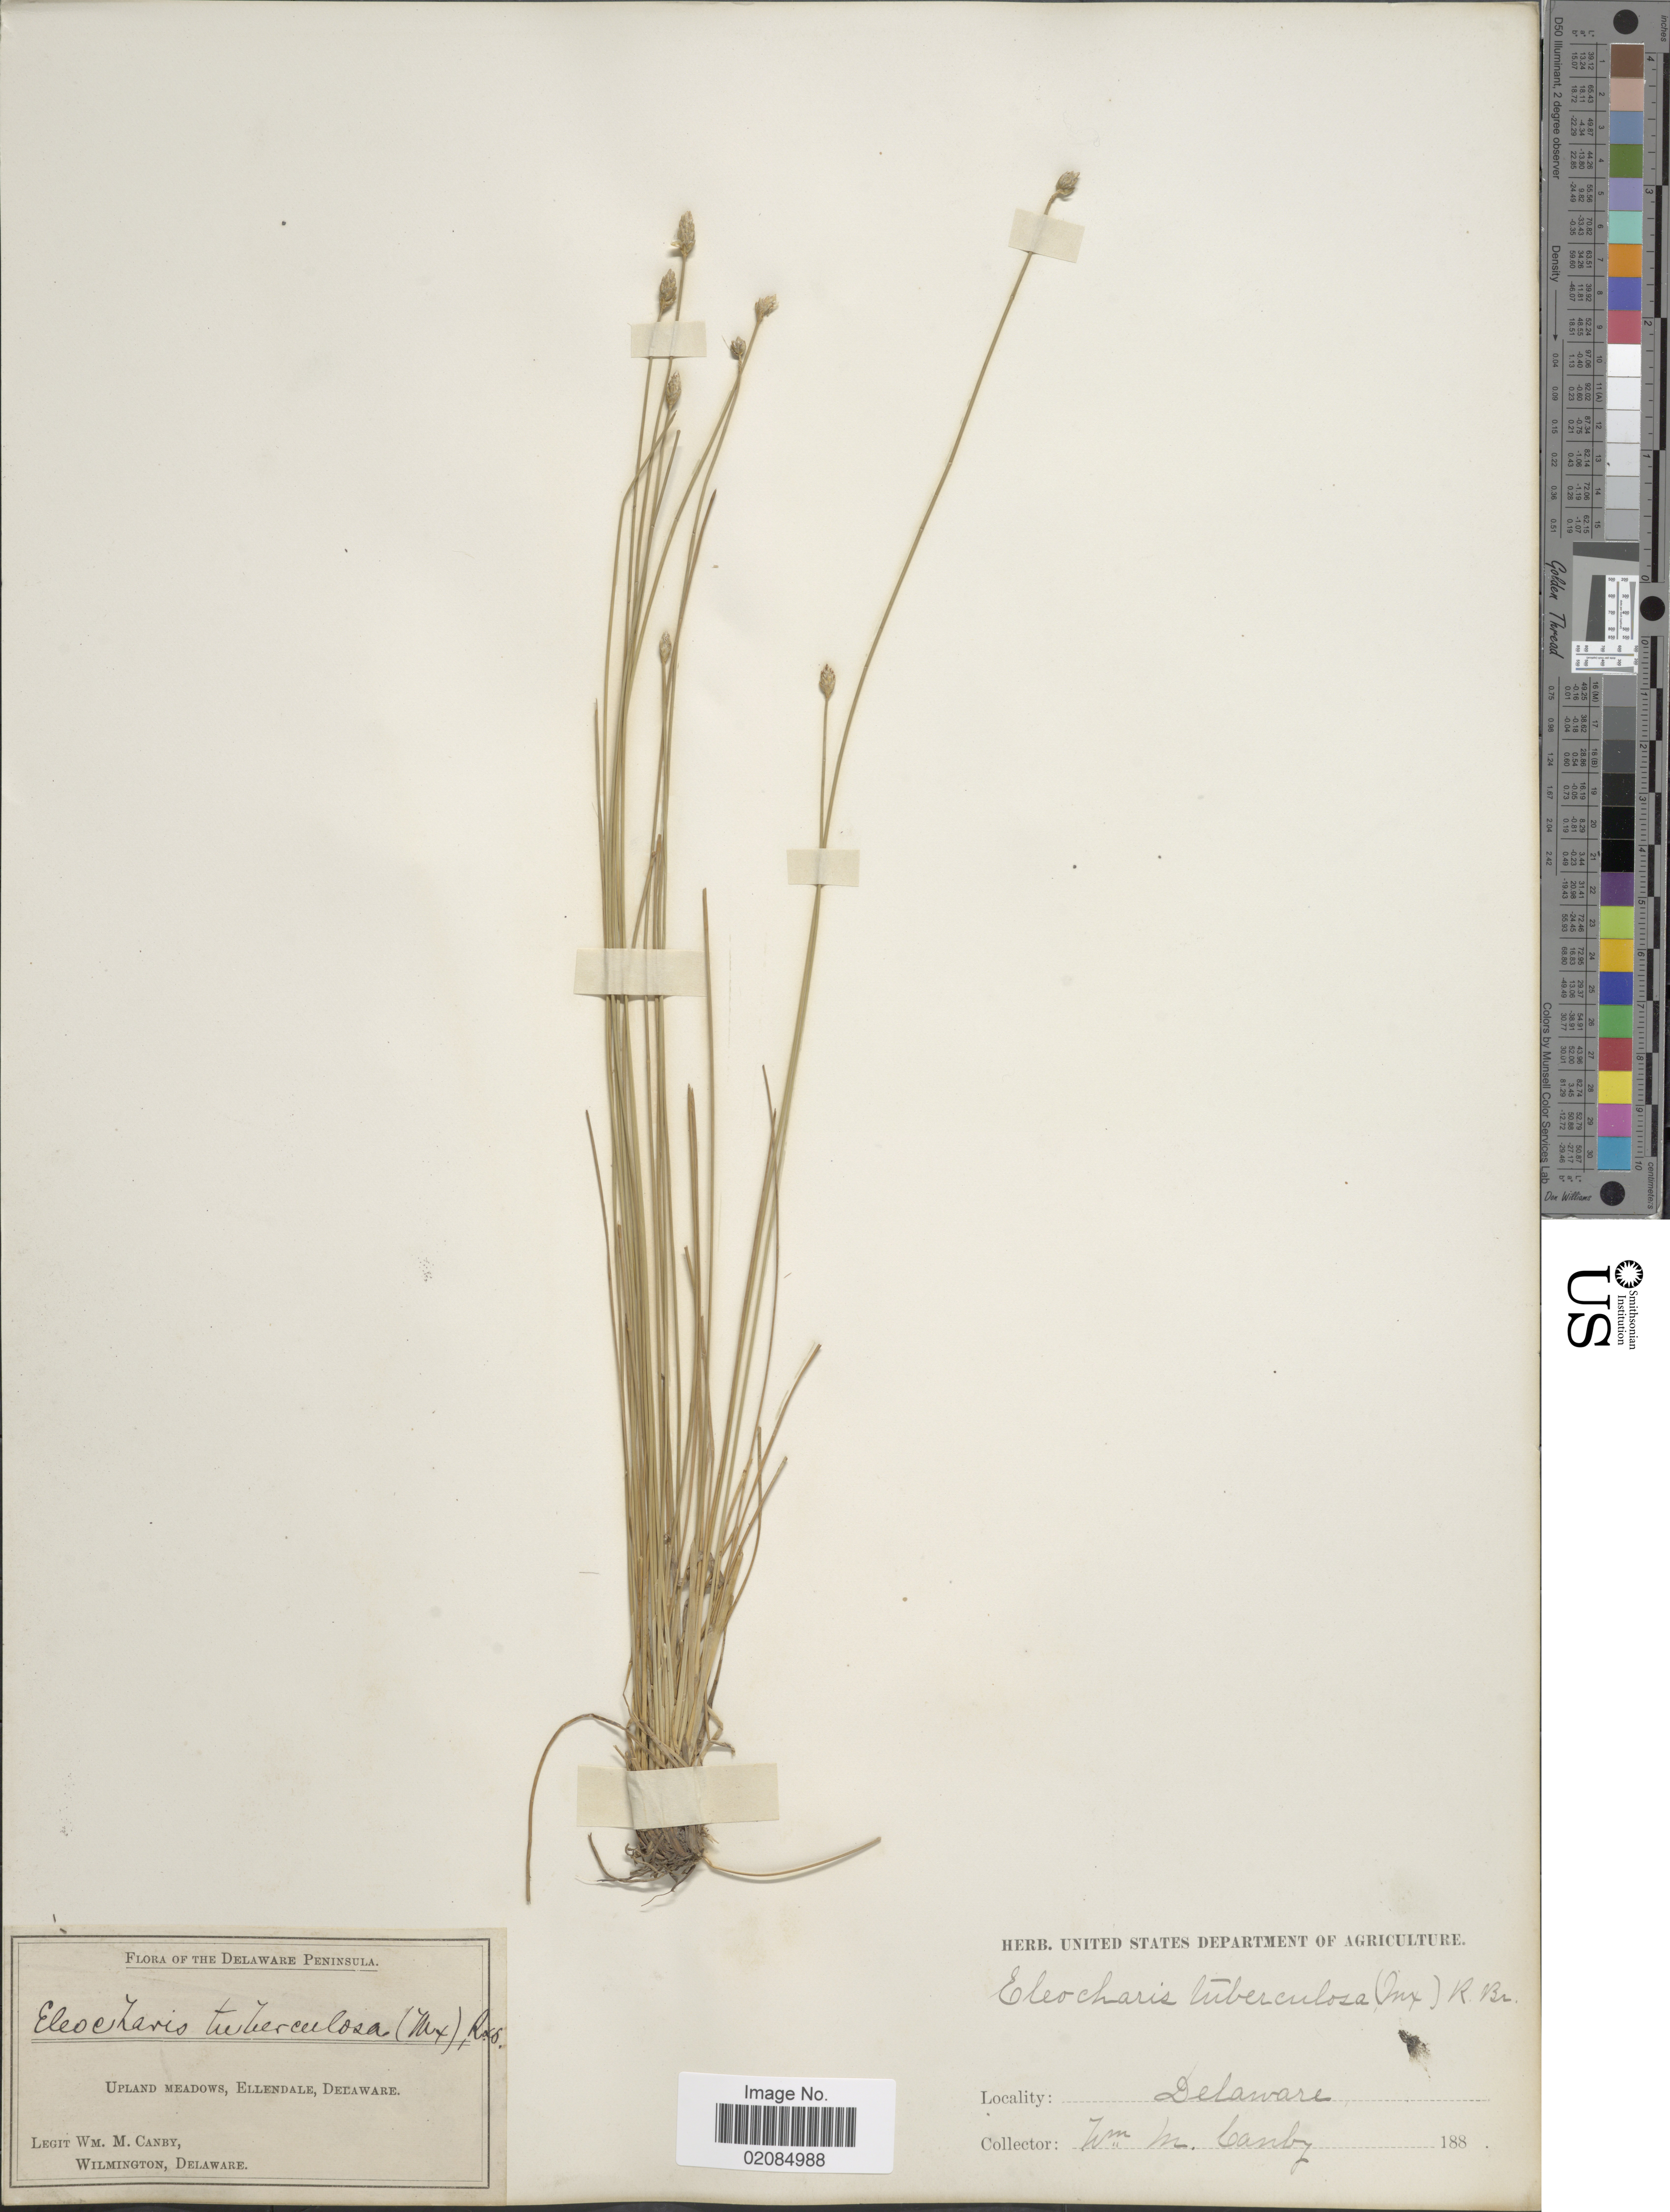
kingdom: Plantae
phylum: Tracheophyta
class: Liliopsida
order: Poales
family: Cyperaceae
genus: Eleocharis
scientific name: Eleocharis tuberculosa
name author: (Michx.) Roem. & Schult.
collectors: W. M. Canby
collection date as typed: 188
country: United States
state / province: Delaware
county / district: Sussex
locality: Delaware Peninsula, Upland Meadows, Ellendale.